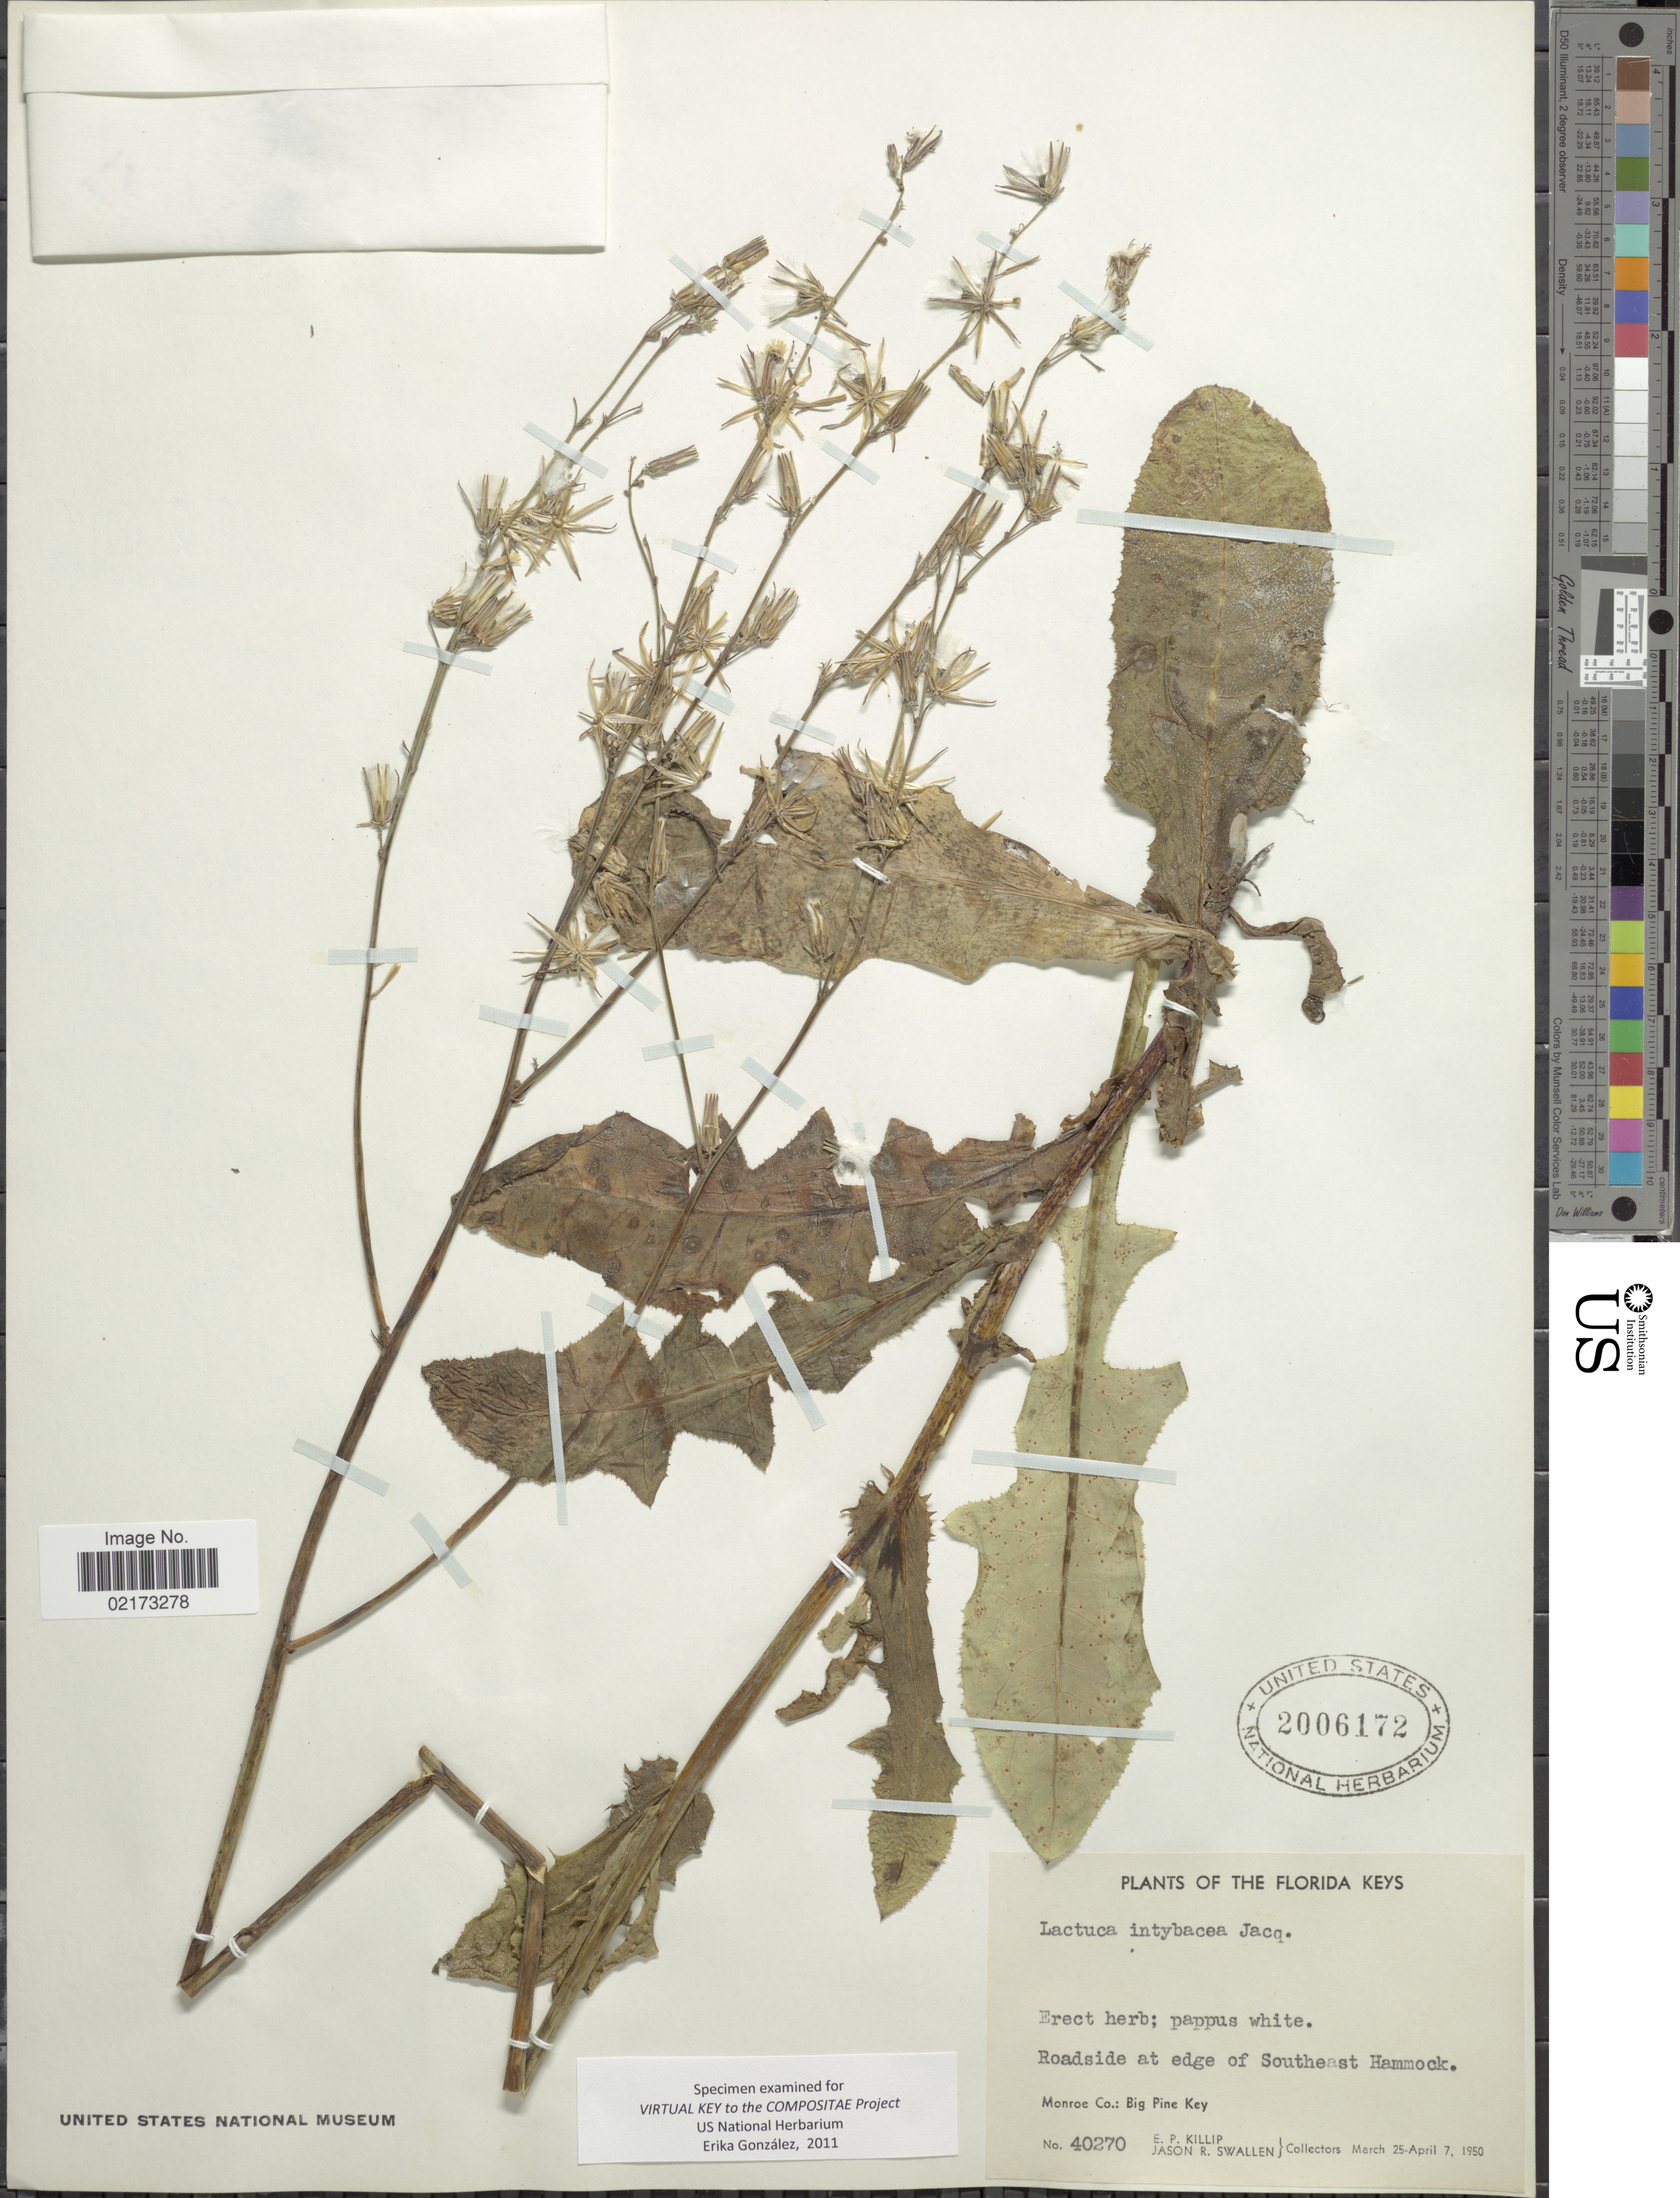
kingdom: Plantae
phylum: Tracheophyta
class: Magnoliopsida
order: Asterales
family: Asteraceae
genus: Launaea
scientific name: Launaea intybacea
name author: (Jacq.) Beauverd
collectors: E. P. Killip & J. R. Swallen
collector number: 40270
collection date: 1950-03-25/1950-04-07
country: United States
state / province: Florida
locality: Florida Keys, at edge of southeast Hammock, Monroe Co., Big Pine Key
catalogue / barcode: US 2006172